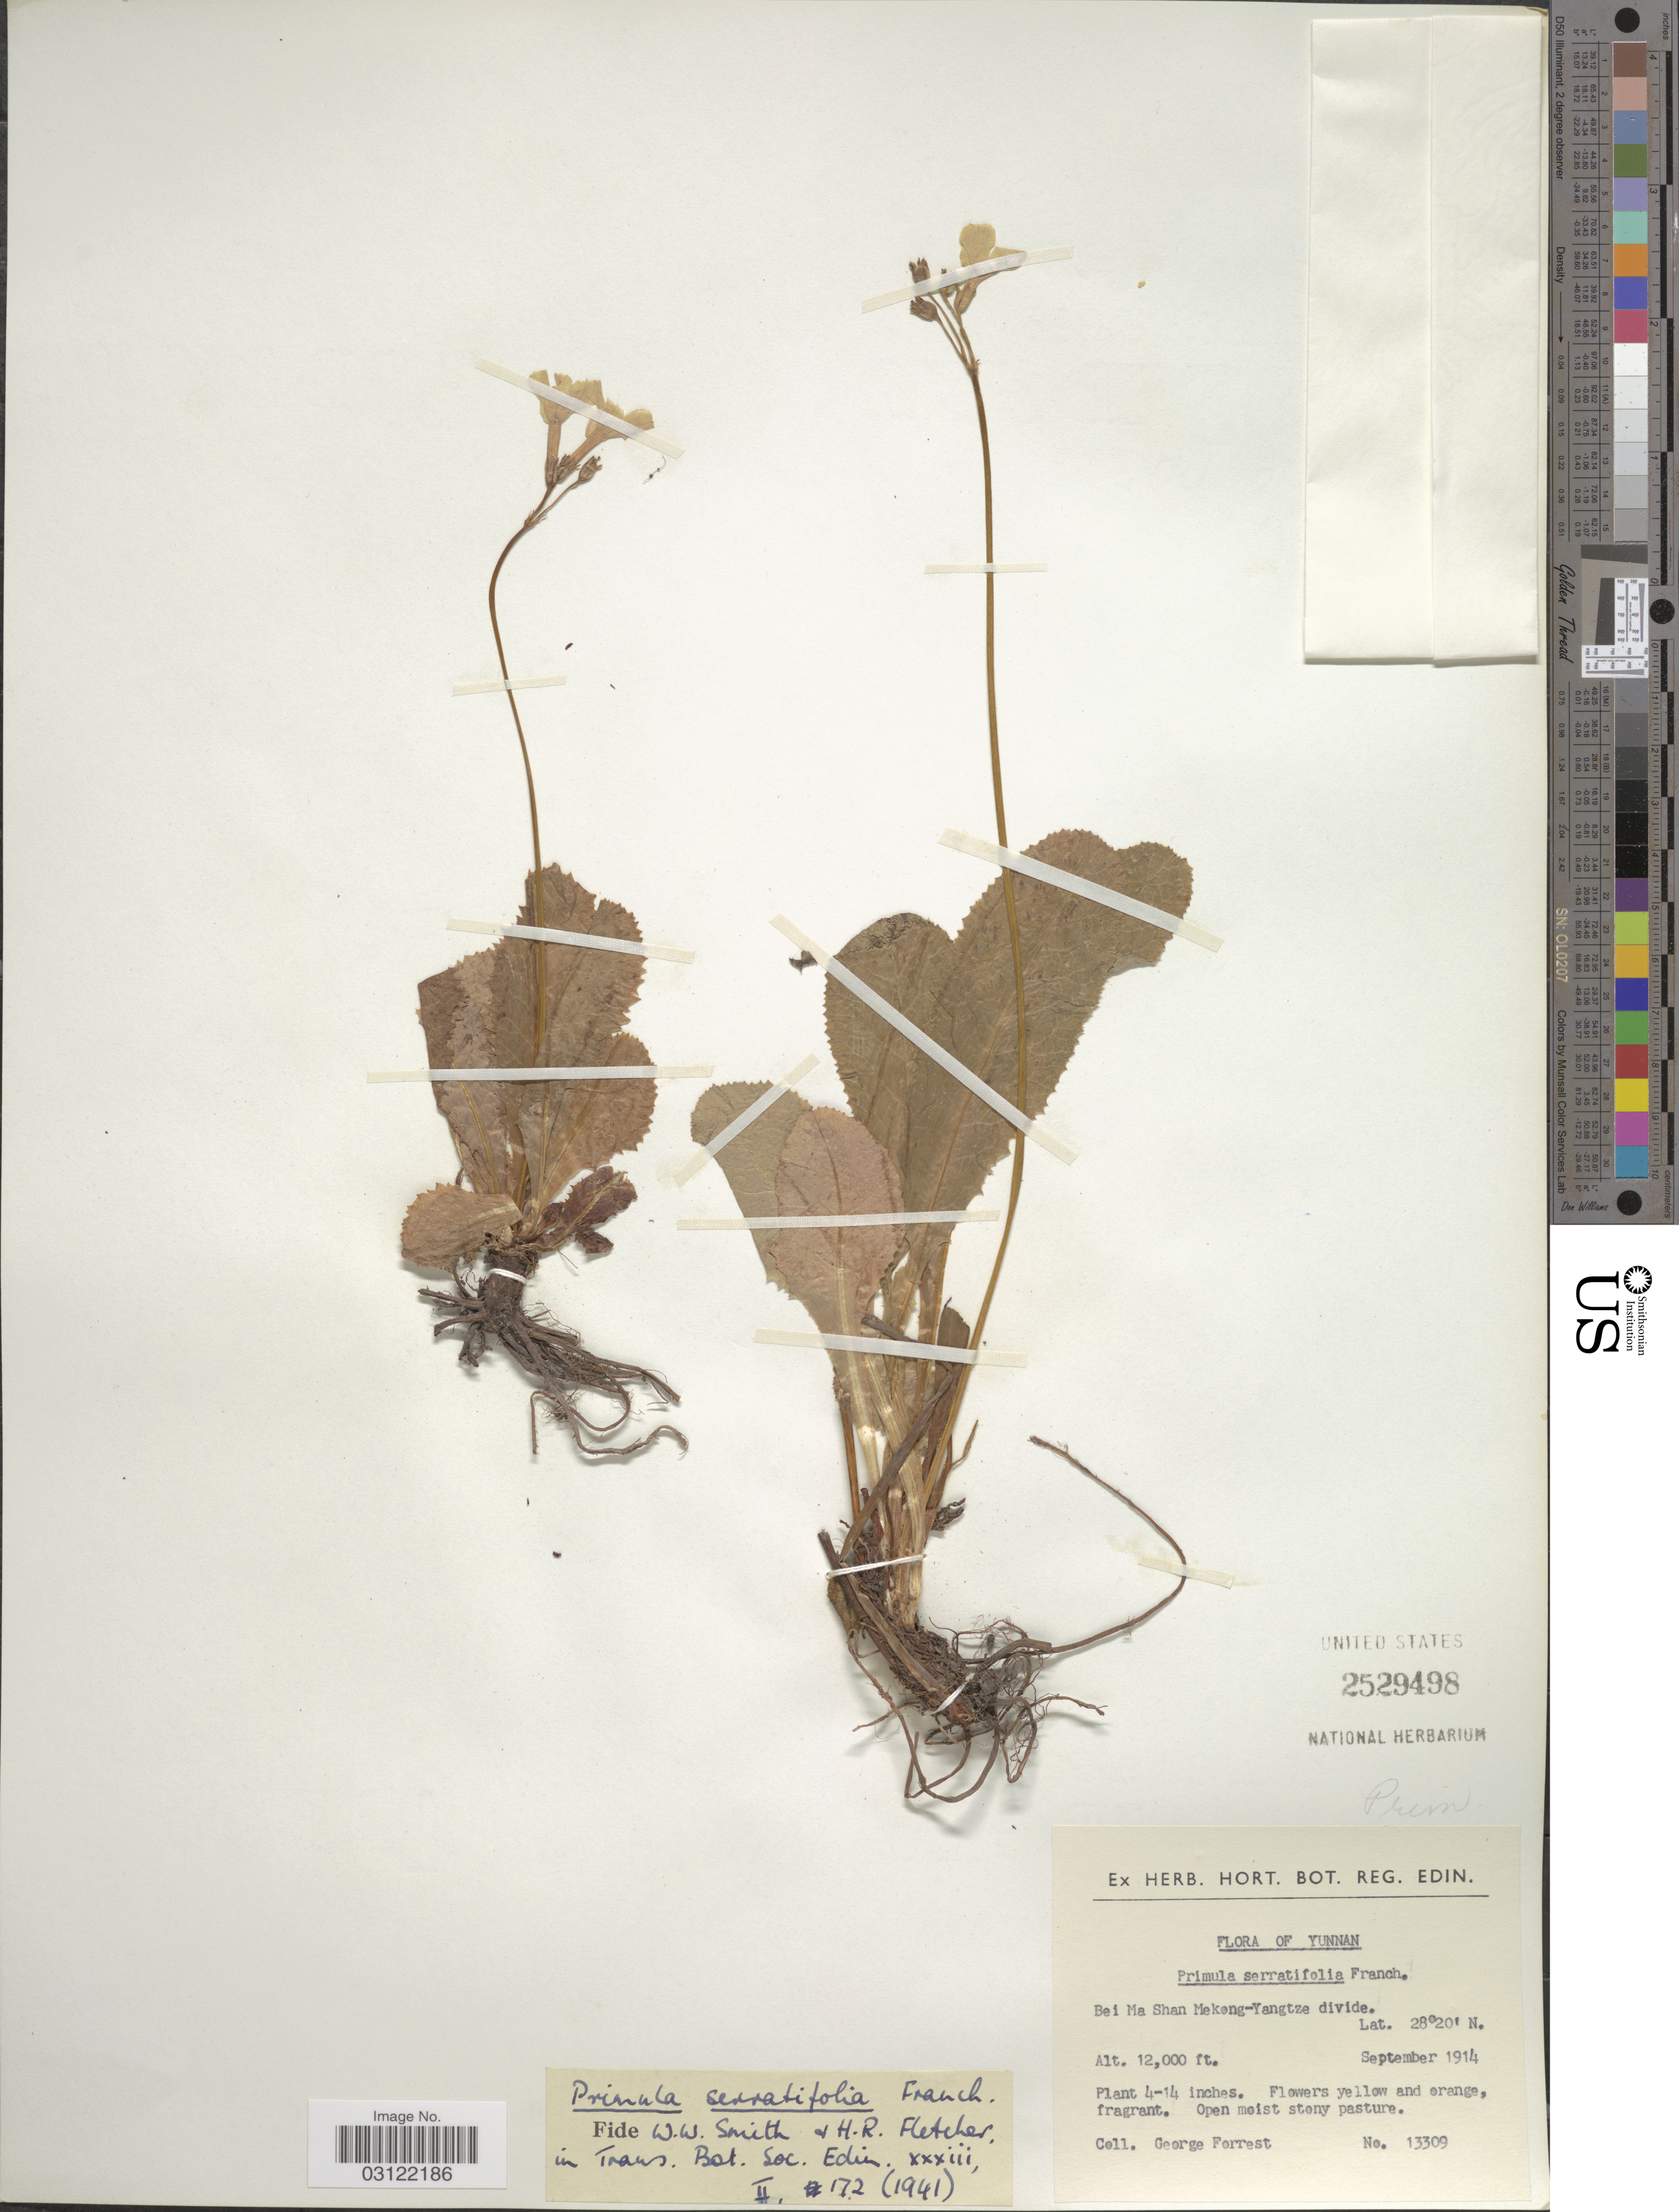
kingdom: Plantae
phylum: Tracheophyta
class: Magnoliopsida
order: Ericales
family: Primulaceae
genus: Primula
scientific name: Primula serratifolia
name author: Franch.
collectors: G. Forrest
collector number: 13309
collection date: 1914-09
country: China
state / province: Yunnan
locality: Bei Ma Shan Mekong-Yangtze divide.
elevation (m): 3658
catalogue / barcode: US 2529498